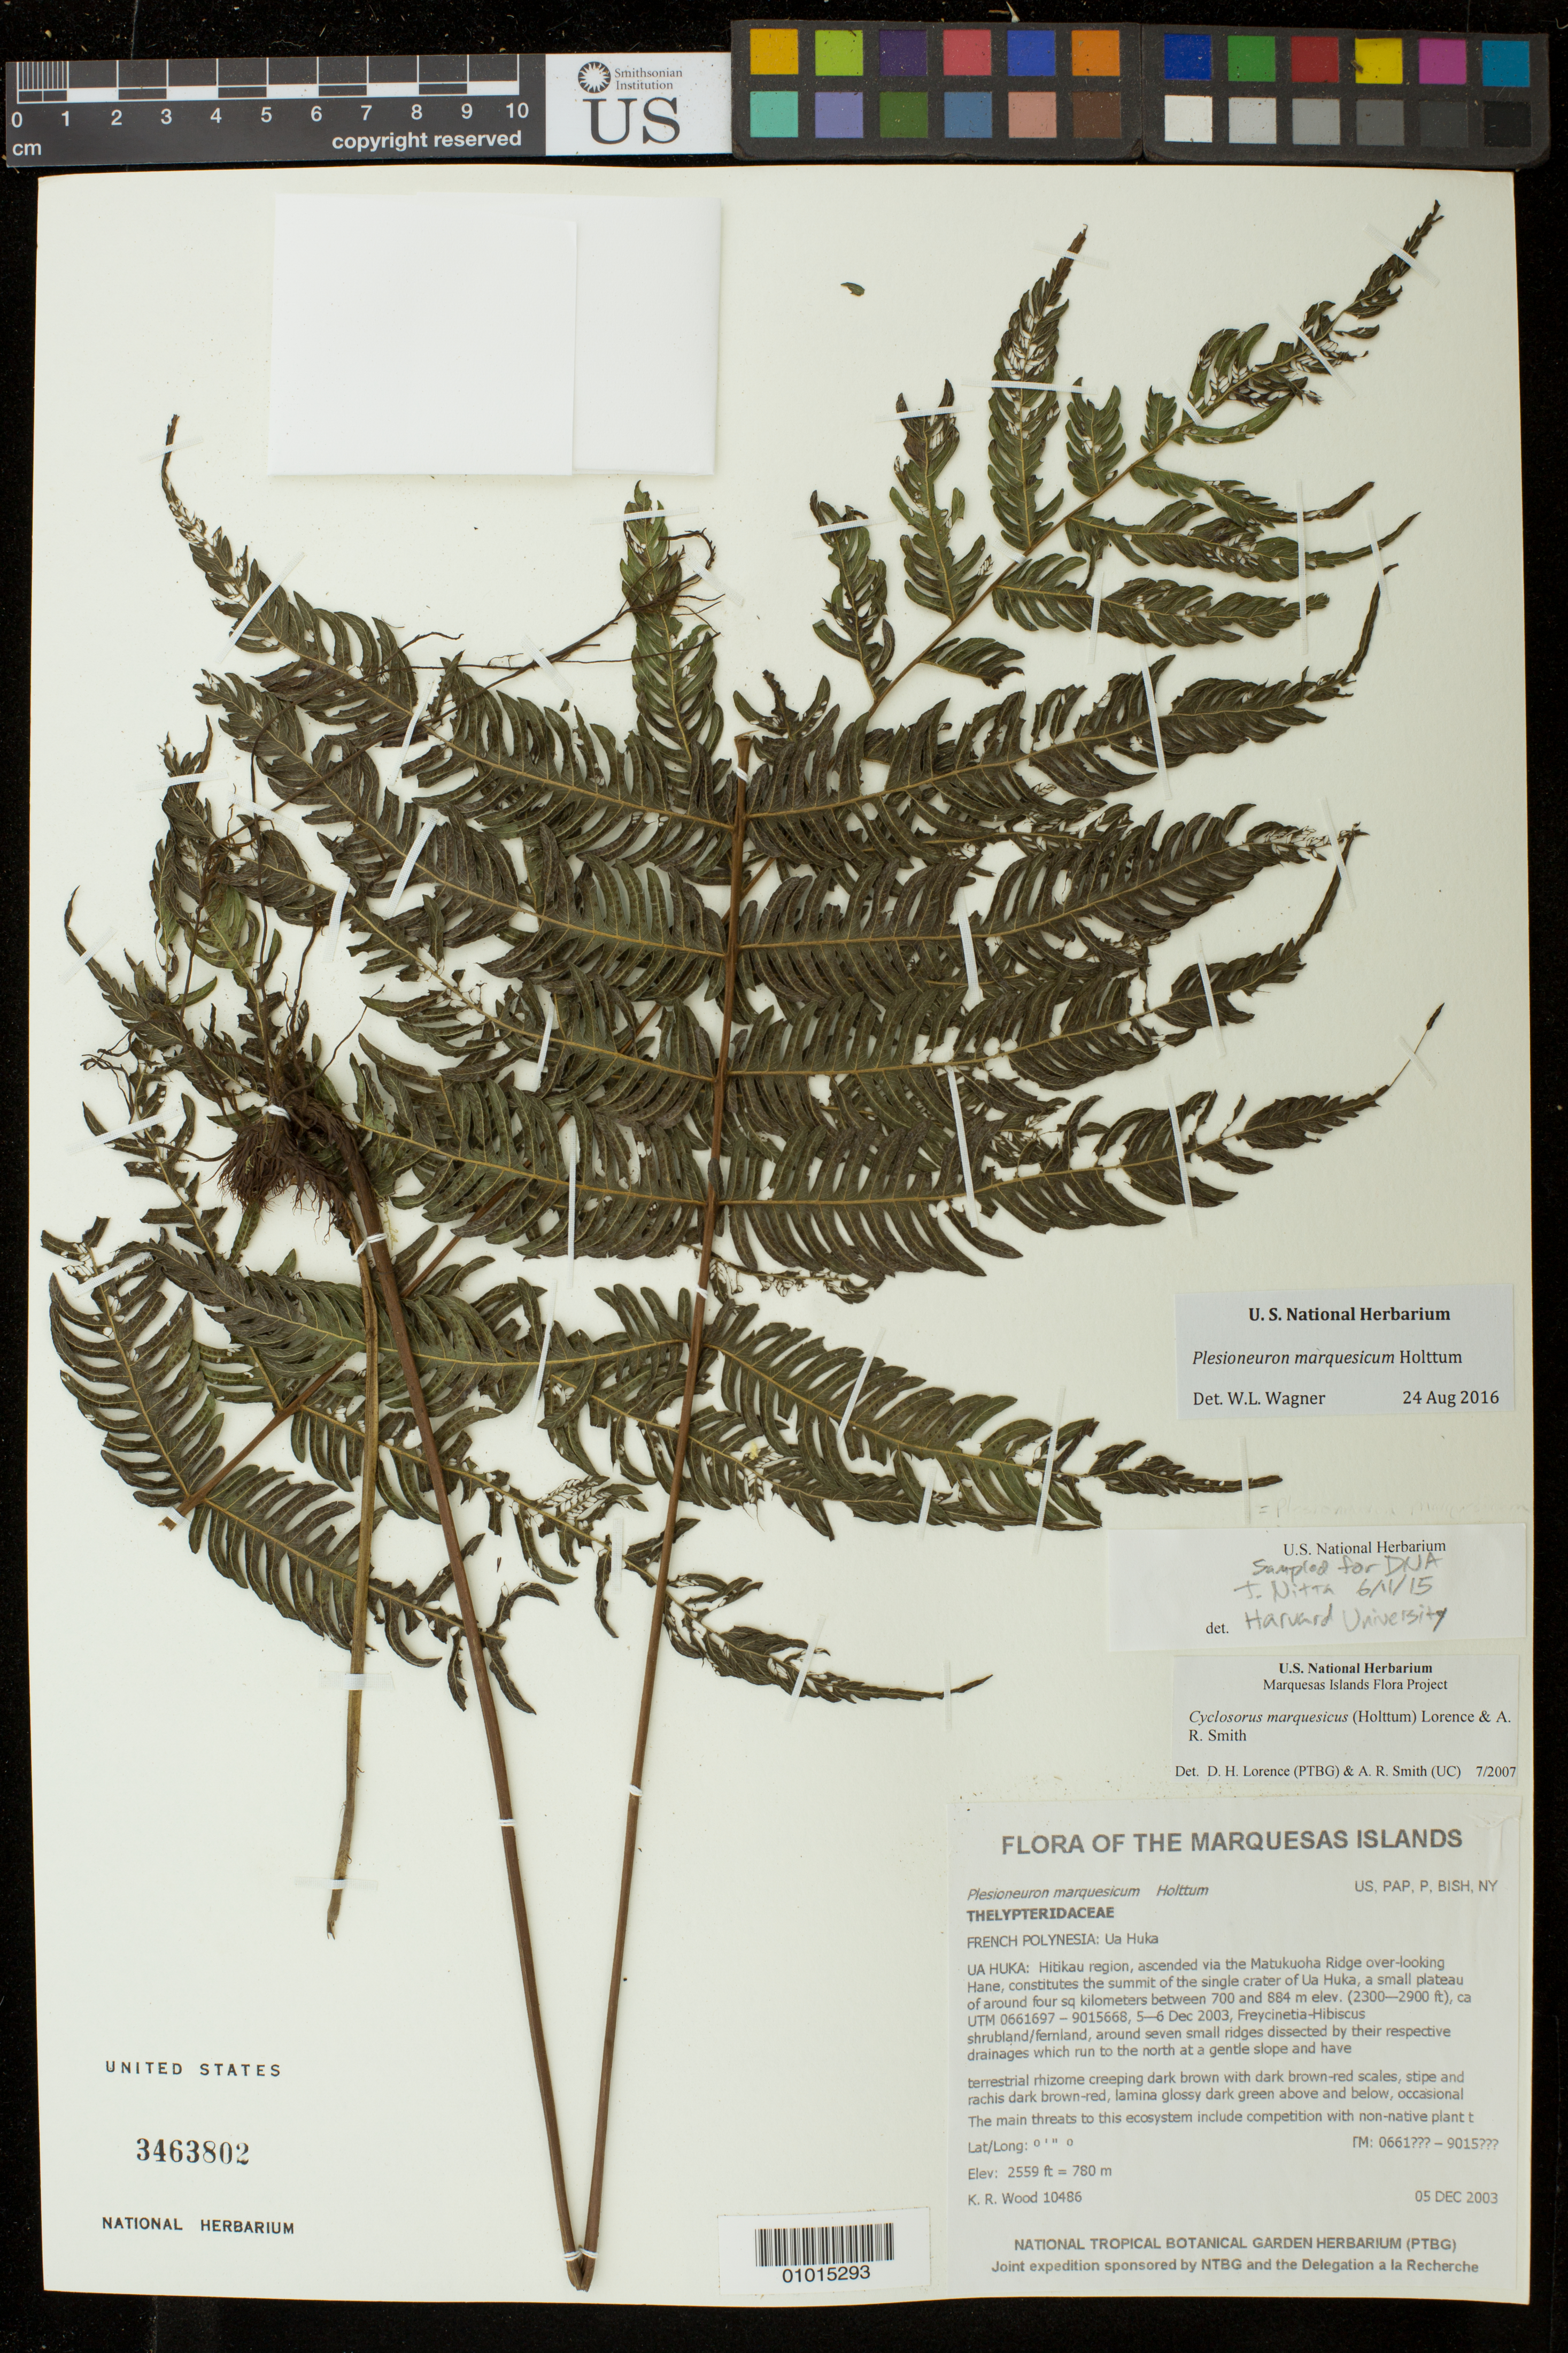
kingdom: Plantae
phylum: Tracheophyta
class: Polypodiopsida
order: Polypodiales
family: Thelypteridaceae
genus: Plesioneuron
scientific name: Plesioneuron marquesicum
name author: Holttum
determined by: Lorence, David H., (PTBG), National Tropical Botanical Garden (UNITED STATES)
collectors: K. R. Wood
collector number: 10486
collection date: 2003-12-05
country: French Polynesia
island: Ua Huka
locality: Hitikau region, ascended via the Matukuoha Ridge over-looking Hane, constitutes the summit of the single crater of Ua Huka, a small plateau of around four sq kilometers between 700 and 884 m elev.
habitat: Freycinetia - Hibiscus shrubland/fernland, around 7 small ridges dissected by their respective drainages which run to the north at a gentle slope and have running water and small plunge pools in lower sections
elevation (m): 780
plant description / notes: Competition with non-native plant taxa or animals that could make their way up from the lower regions. The area should be biologically monitored periodically for any such threats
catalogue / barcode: US 3463802